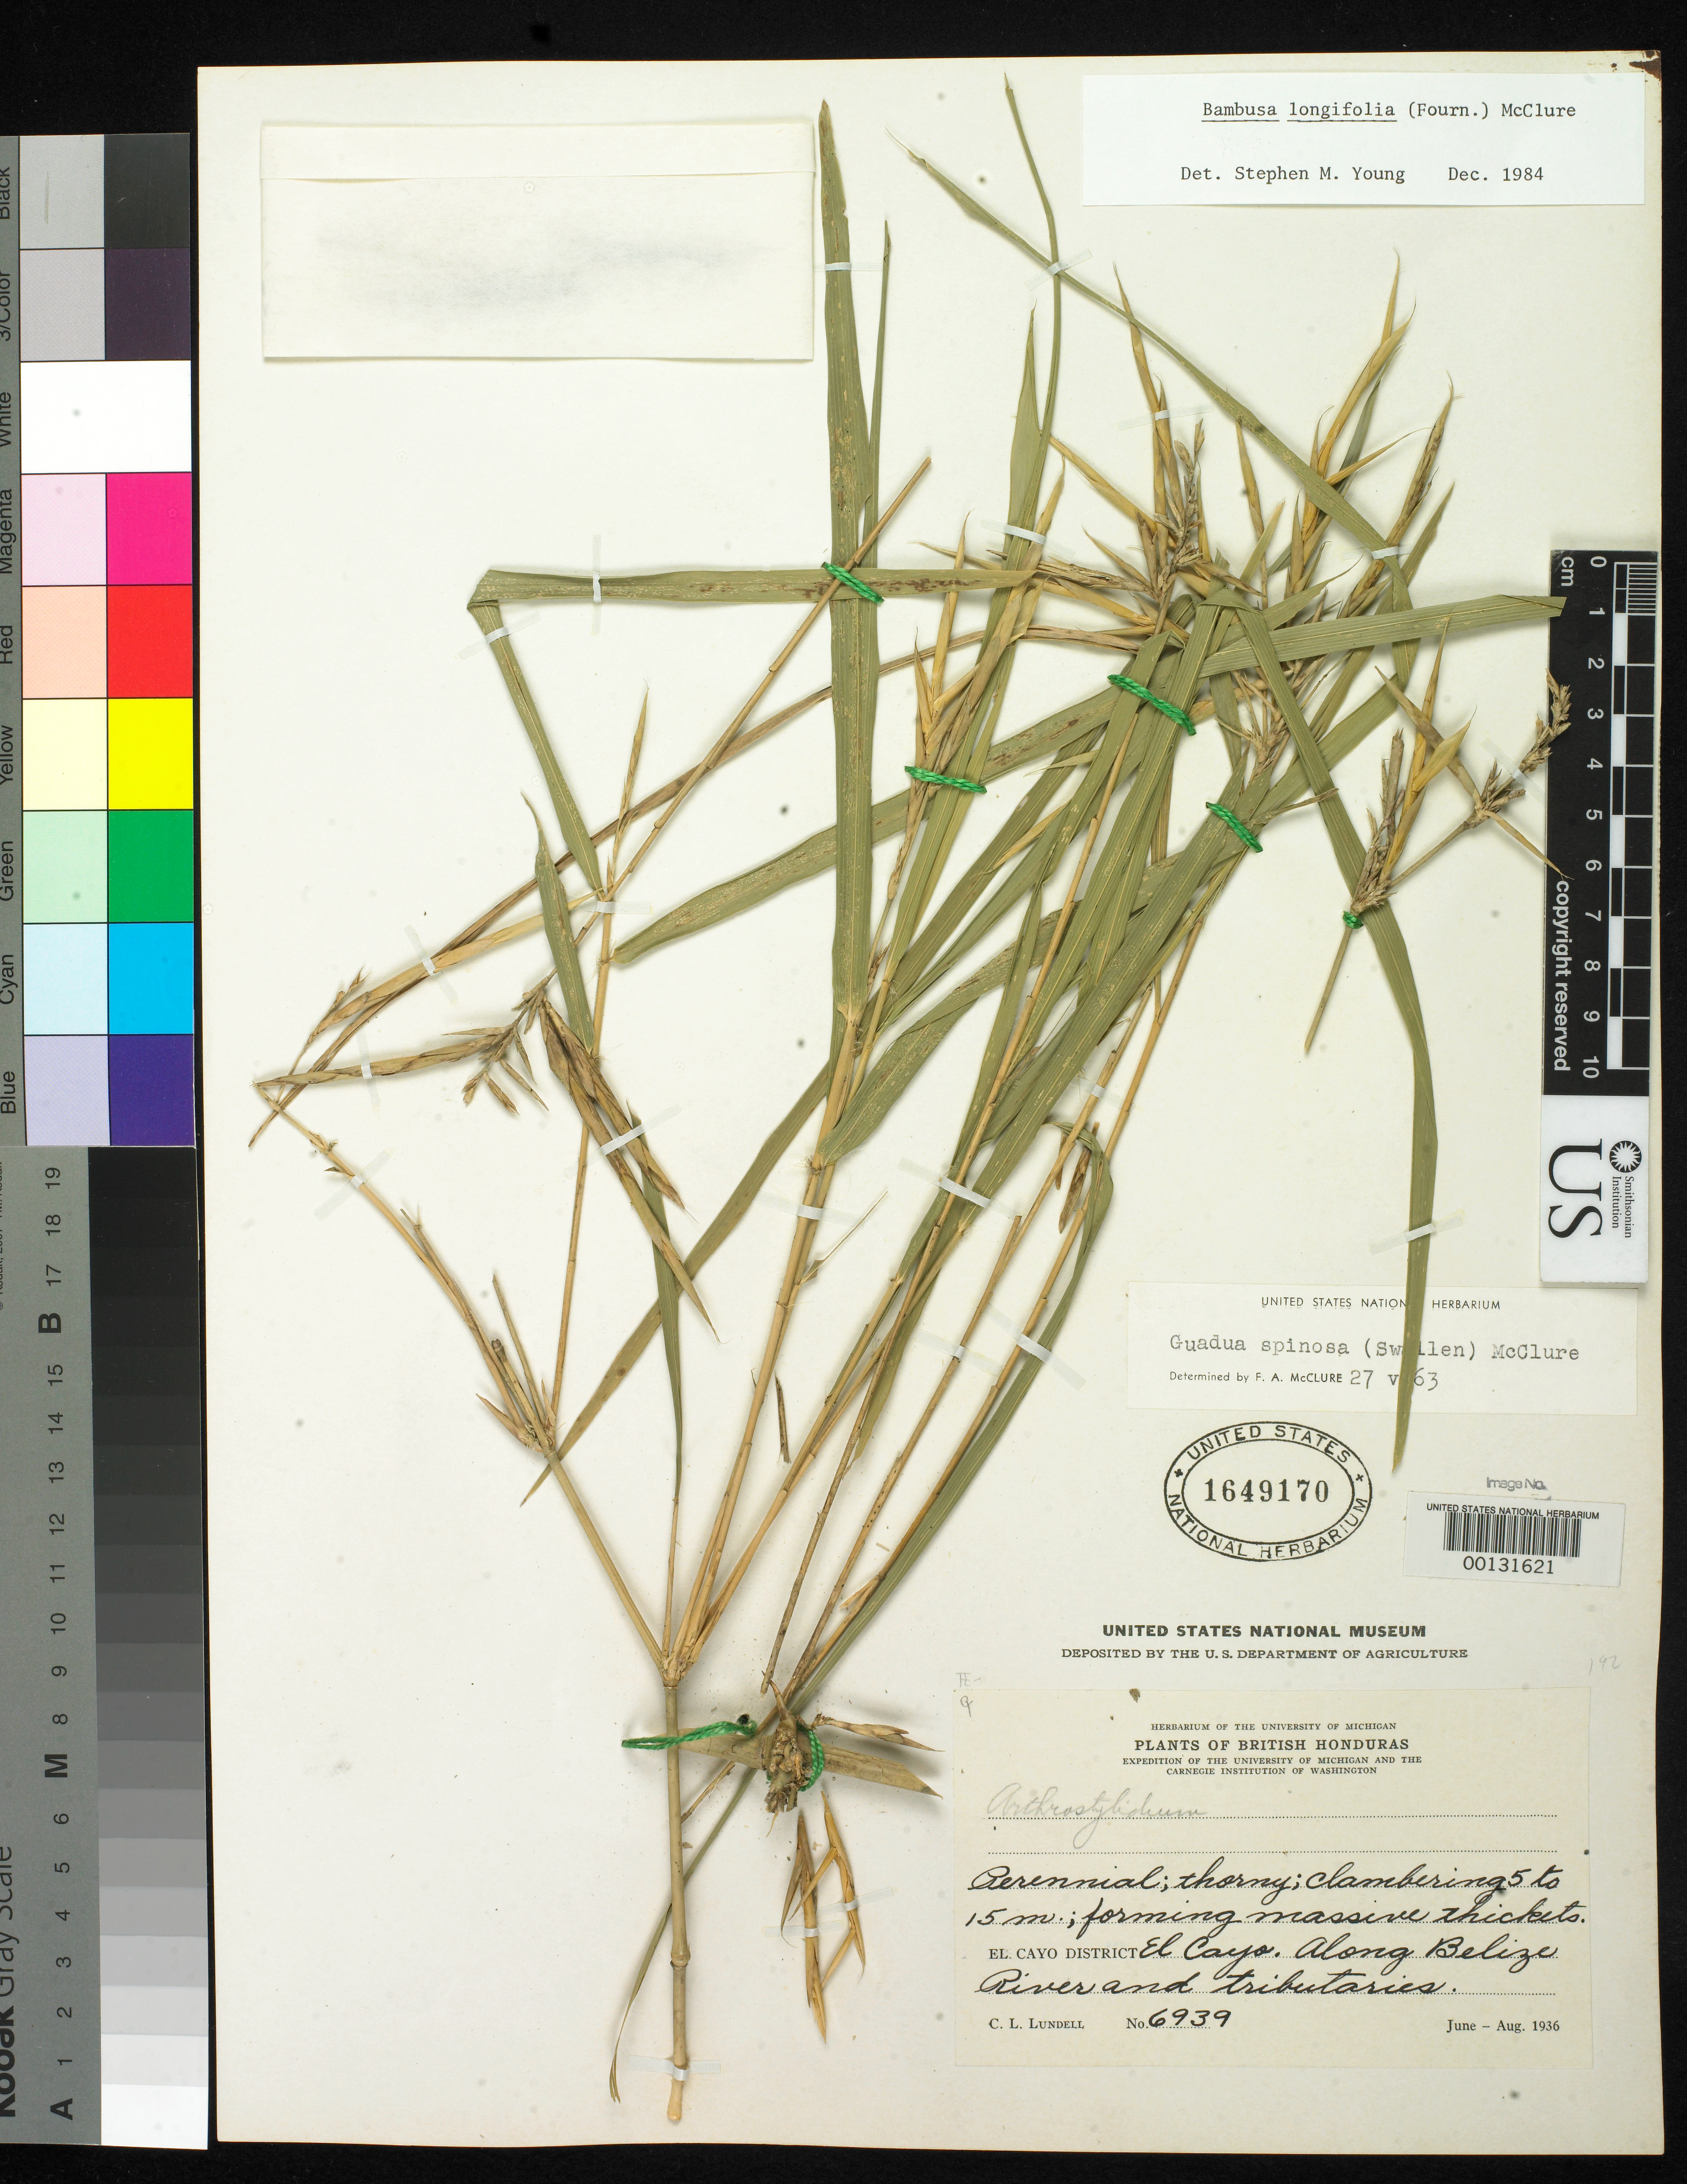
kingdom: Plantae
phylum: Tracheophyta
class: Liliopsida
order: Poales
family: Poaceae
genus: Arthrostylidium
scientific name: Arthrostylidium spinosum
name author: Swallen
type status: Isotype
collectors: C. L. Lundell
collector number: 6939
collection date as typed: Jun 1936 to -- Aug 1936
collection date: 1936-06/1936-08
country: Belize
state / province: Cayo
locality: El Cayo, along Belize River & tributaries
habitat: River and tributaries.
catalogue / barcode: US 1649170